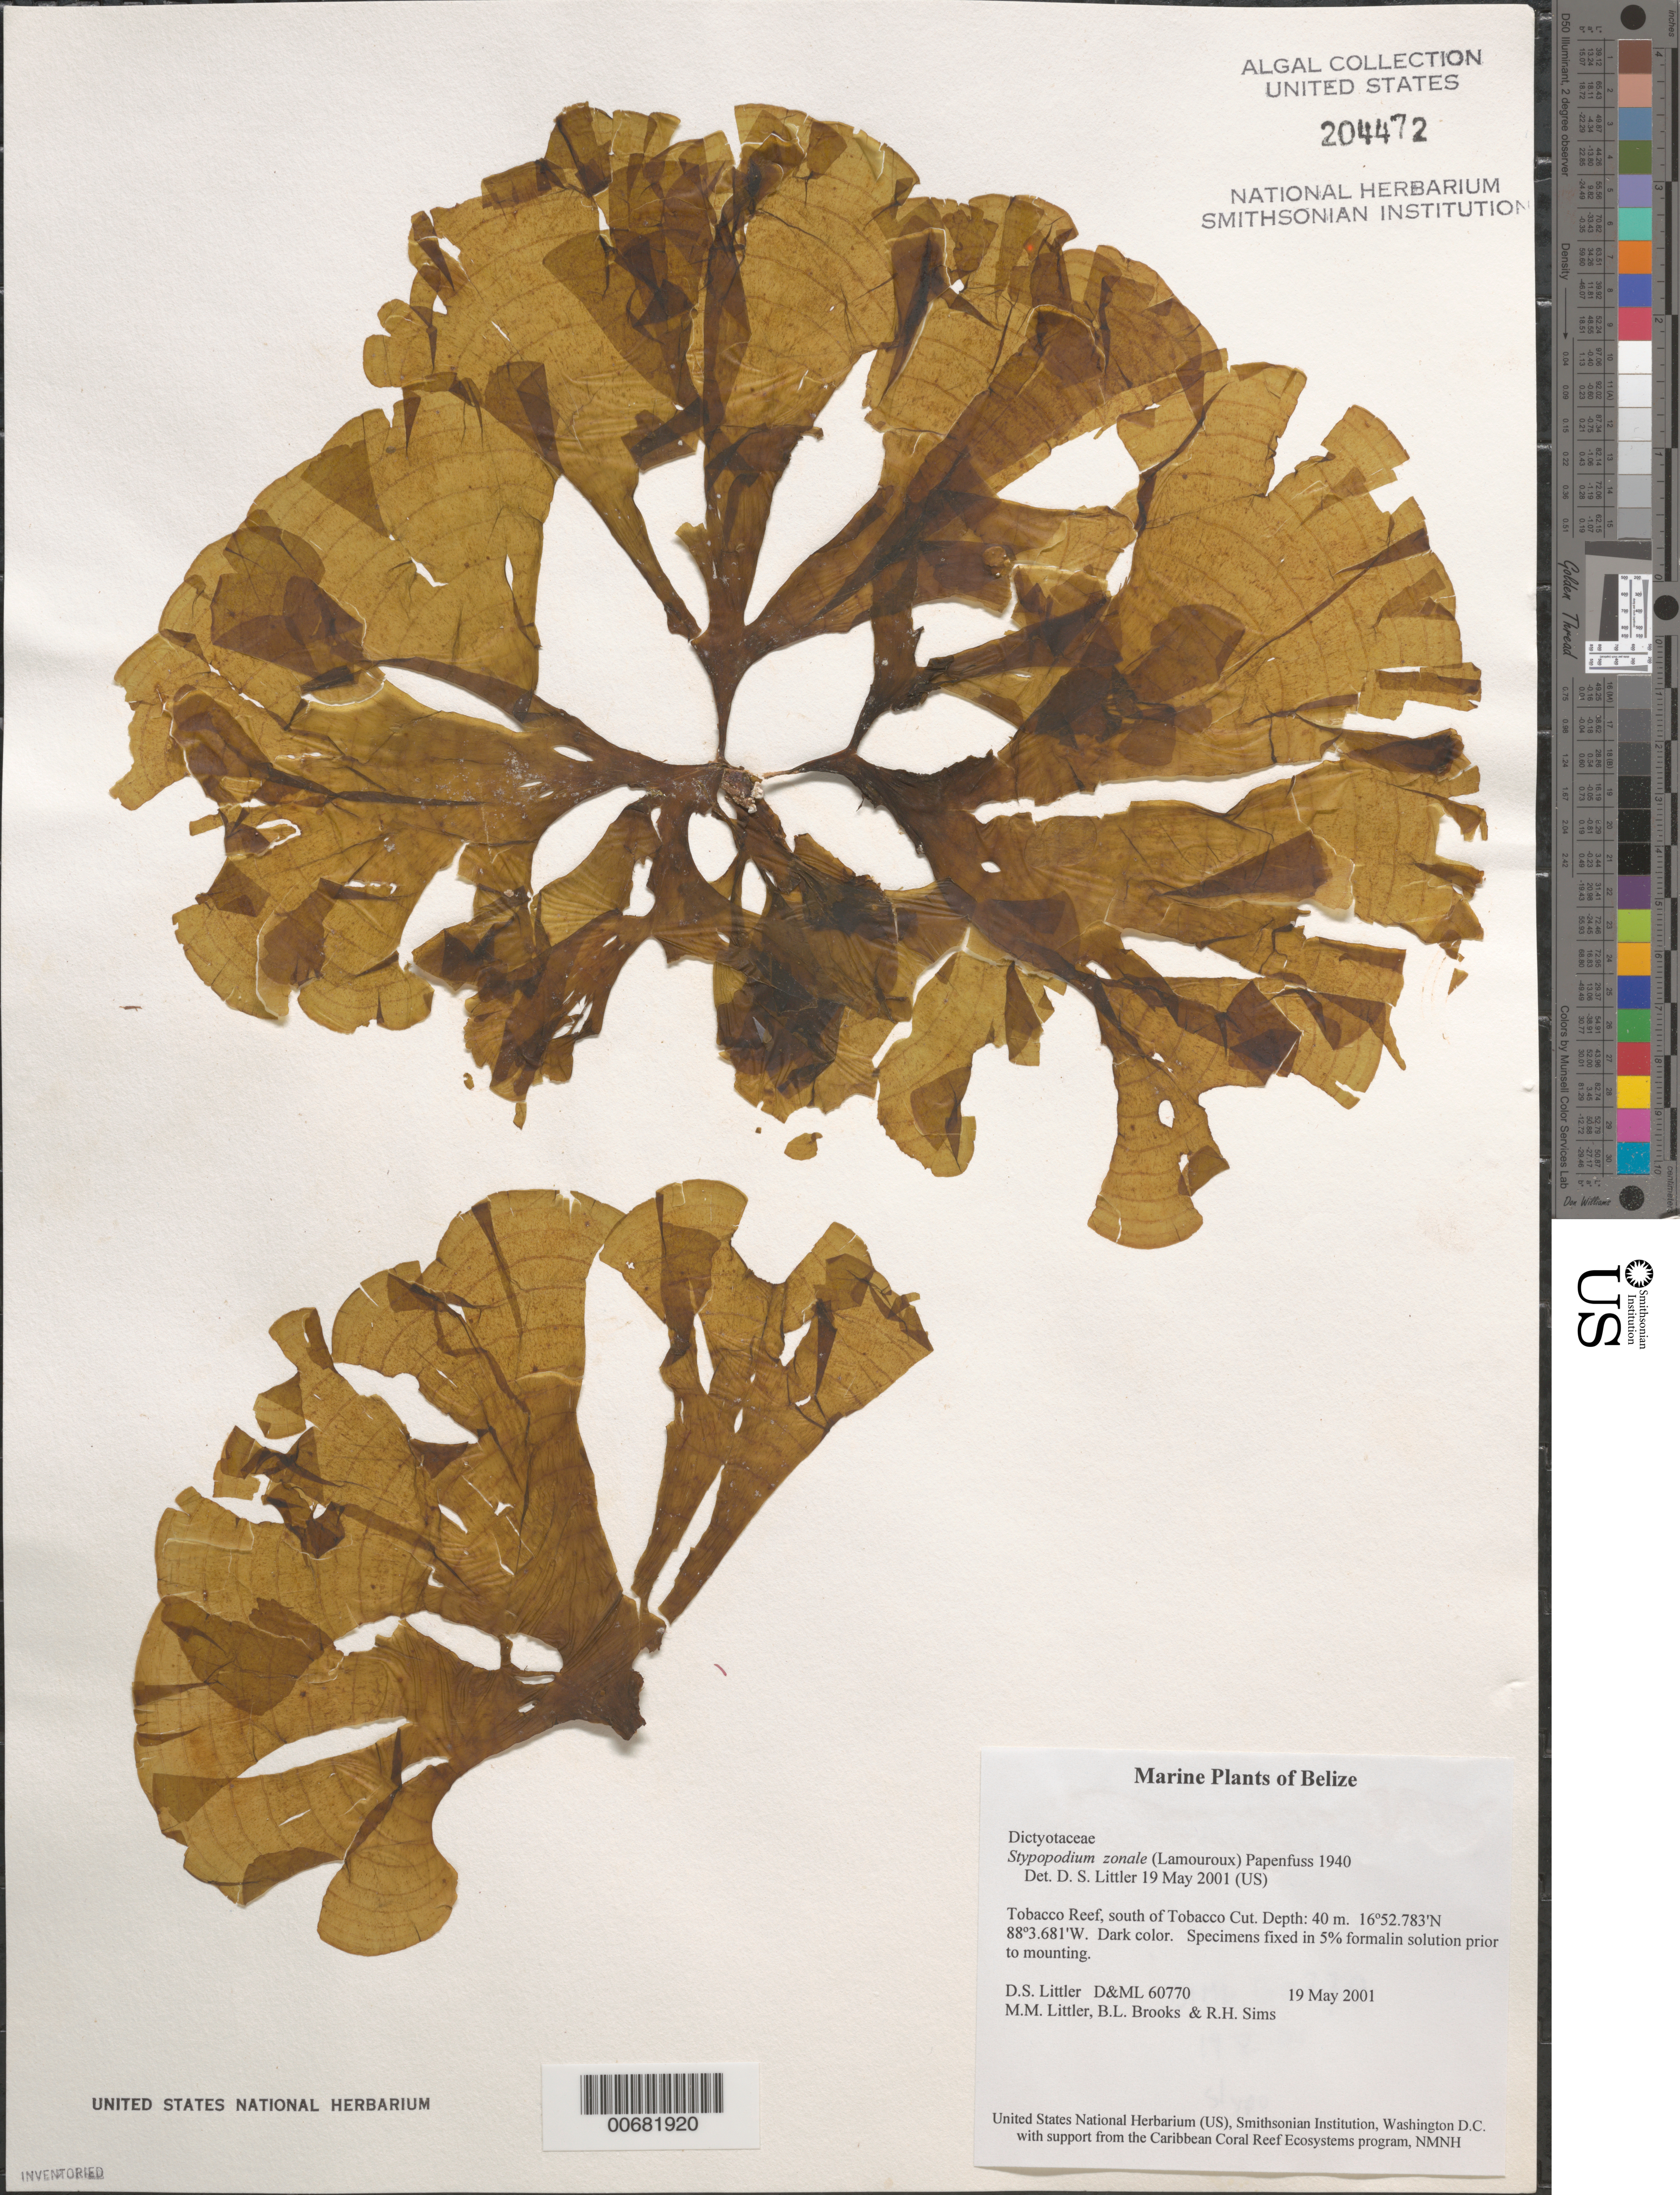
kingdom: Chromista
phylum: Ochrophyta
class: Phaeophyceae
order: Dictyotales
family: Dictyotaceae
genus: Stypopodium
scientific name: Stypopodium zonale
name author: (J.V.Lamouroux) Papenf.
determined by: Littler, D. S.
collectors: D. S. Littler, M. M. Littler, B. Brooks & R. H. Sims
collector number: D&ML 60770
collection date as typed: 19 May 2001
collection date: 2001-05-19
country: Belize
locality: Tobacco Reef, south of Tobacco Cut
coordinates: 16 52.783' N, 88 3.681' W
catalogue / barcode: US 204472